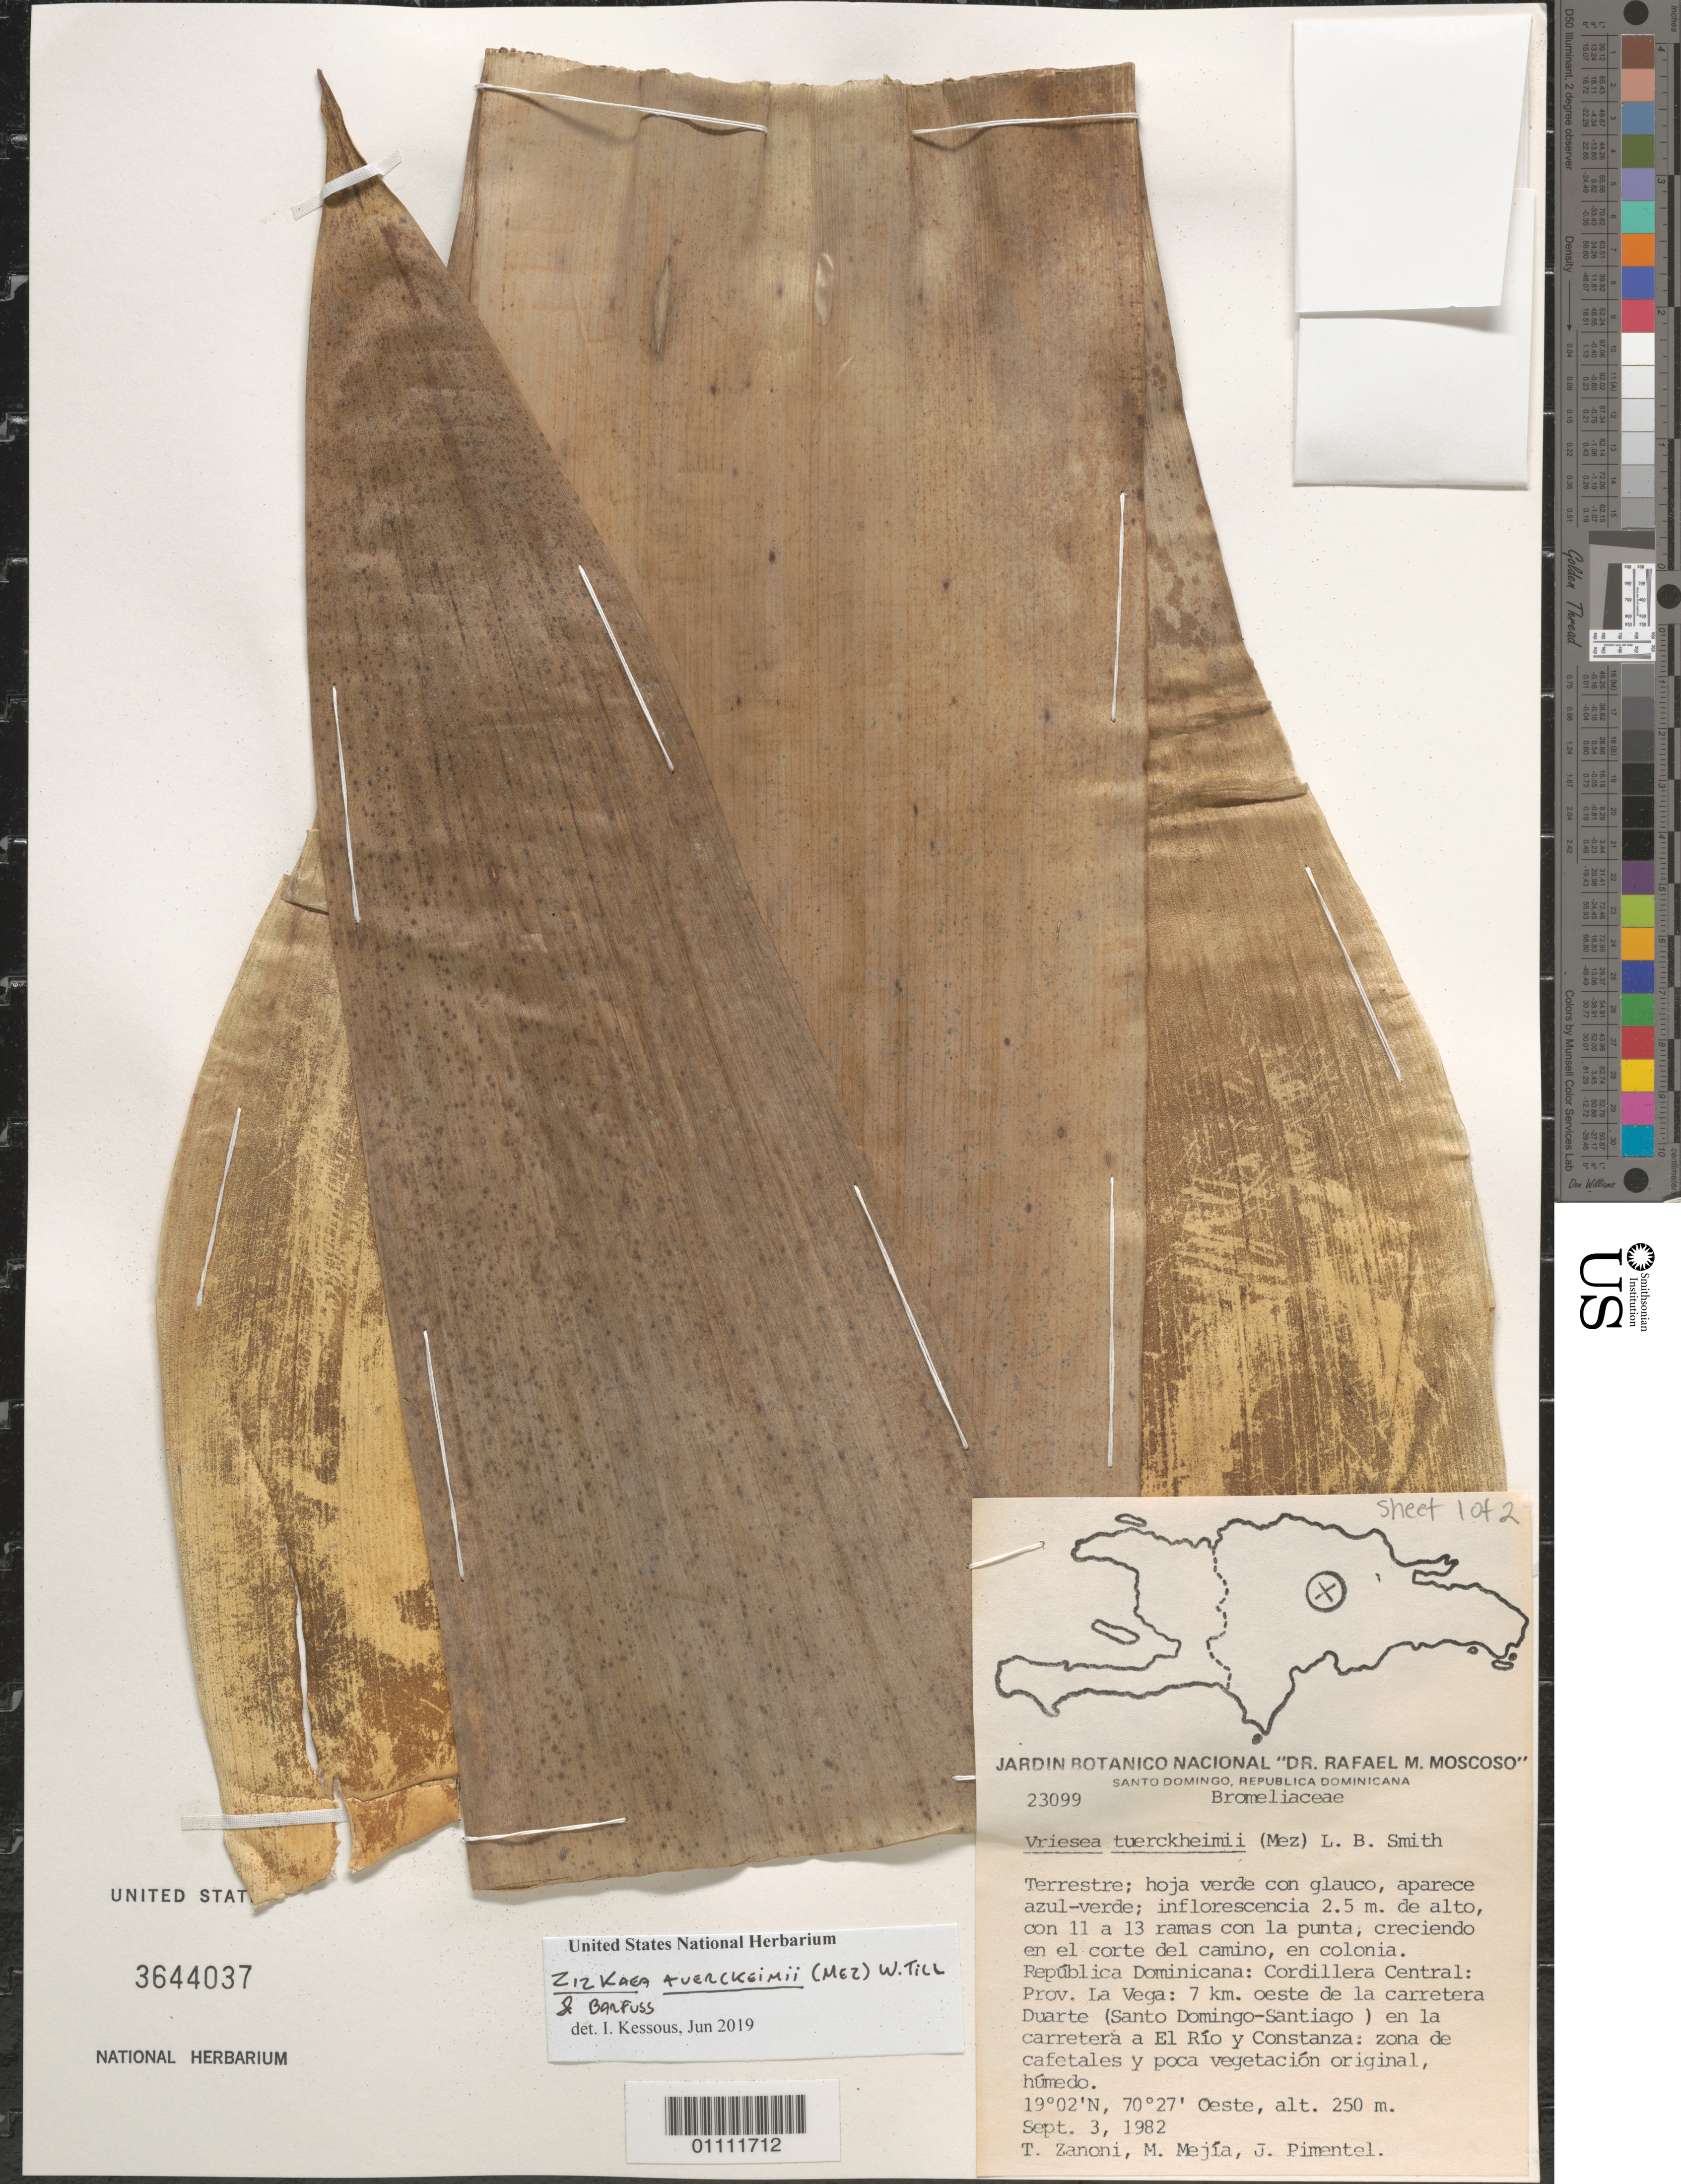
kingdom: Plantae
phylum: Tracheophyta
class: Liliopsida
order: Poales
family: Bromeliaceae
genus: Zizkaea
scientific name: Zizkaea tuerckheimii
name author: (Mez) W. Till & Barfuss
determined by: Kessous, Igor M.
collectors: T. A. Zanoni, M. Mejia & J. Pimentel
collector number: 23099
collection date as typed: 03 Sep 1982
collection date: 1982-09-03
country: Dominican Republic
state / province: La Vega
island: Hispaniola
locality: Duarte, 7 km oeste de la carretera Duarte (Santo Domingo-Santiago) en la carretera a El Río y Constanza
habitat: Zona de cafetales y poca vegetación original, húmedo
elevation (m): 250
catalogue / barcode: US 3644037